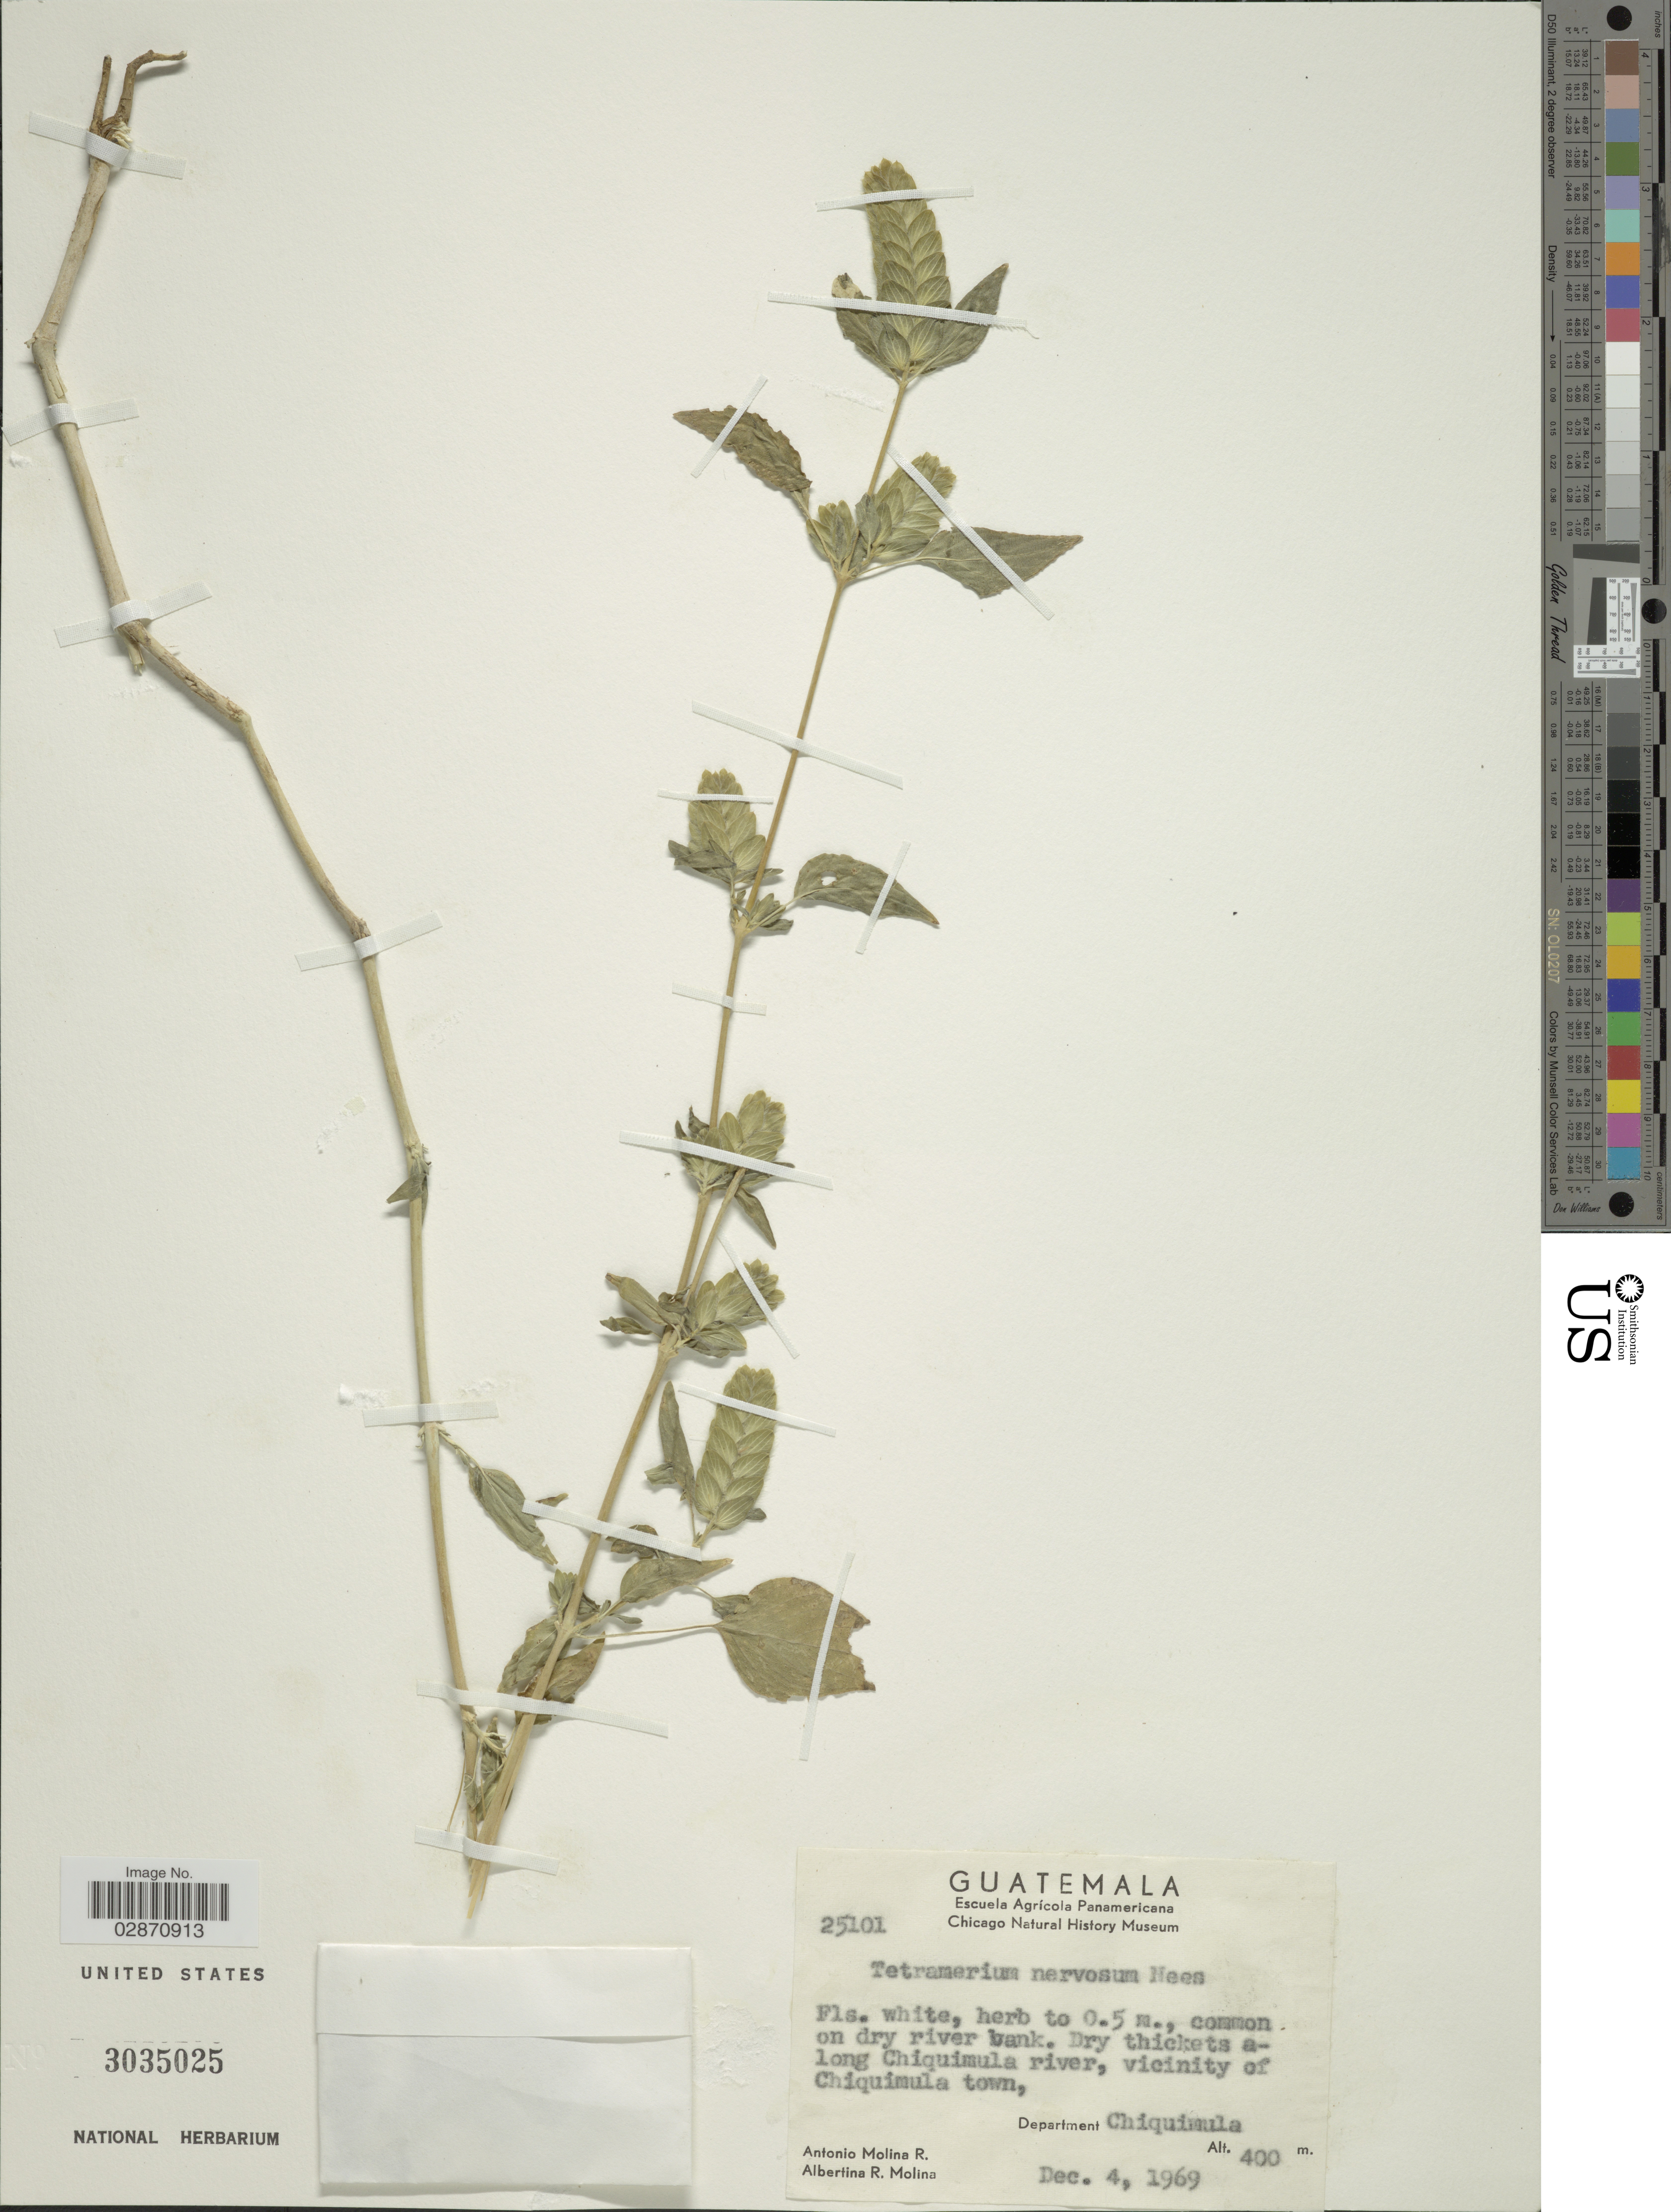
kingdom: Plantae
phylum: Tracheophyta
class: Magnoliopsida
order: Lamiales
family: Acanthaceae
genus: Tetramerium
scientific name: Tetramerium nervosum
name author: Nees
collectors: A. Molina R. & A. R. Molina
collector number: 25101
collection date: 1969-12-04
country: Guatemala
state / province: Chiquimula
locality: Along Chiquimula river, vicinity of Chiquimula town. Department Chiquimula.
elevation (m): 400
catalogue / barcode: US 3035025